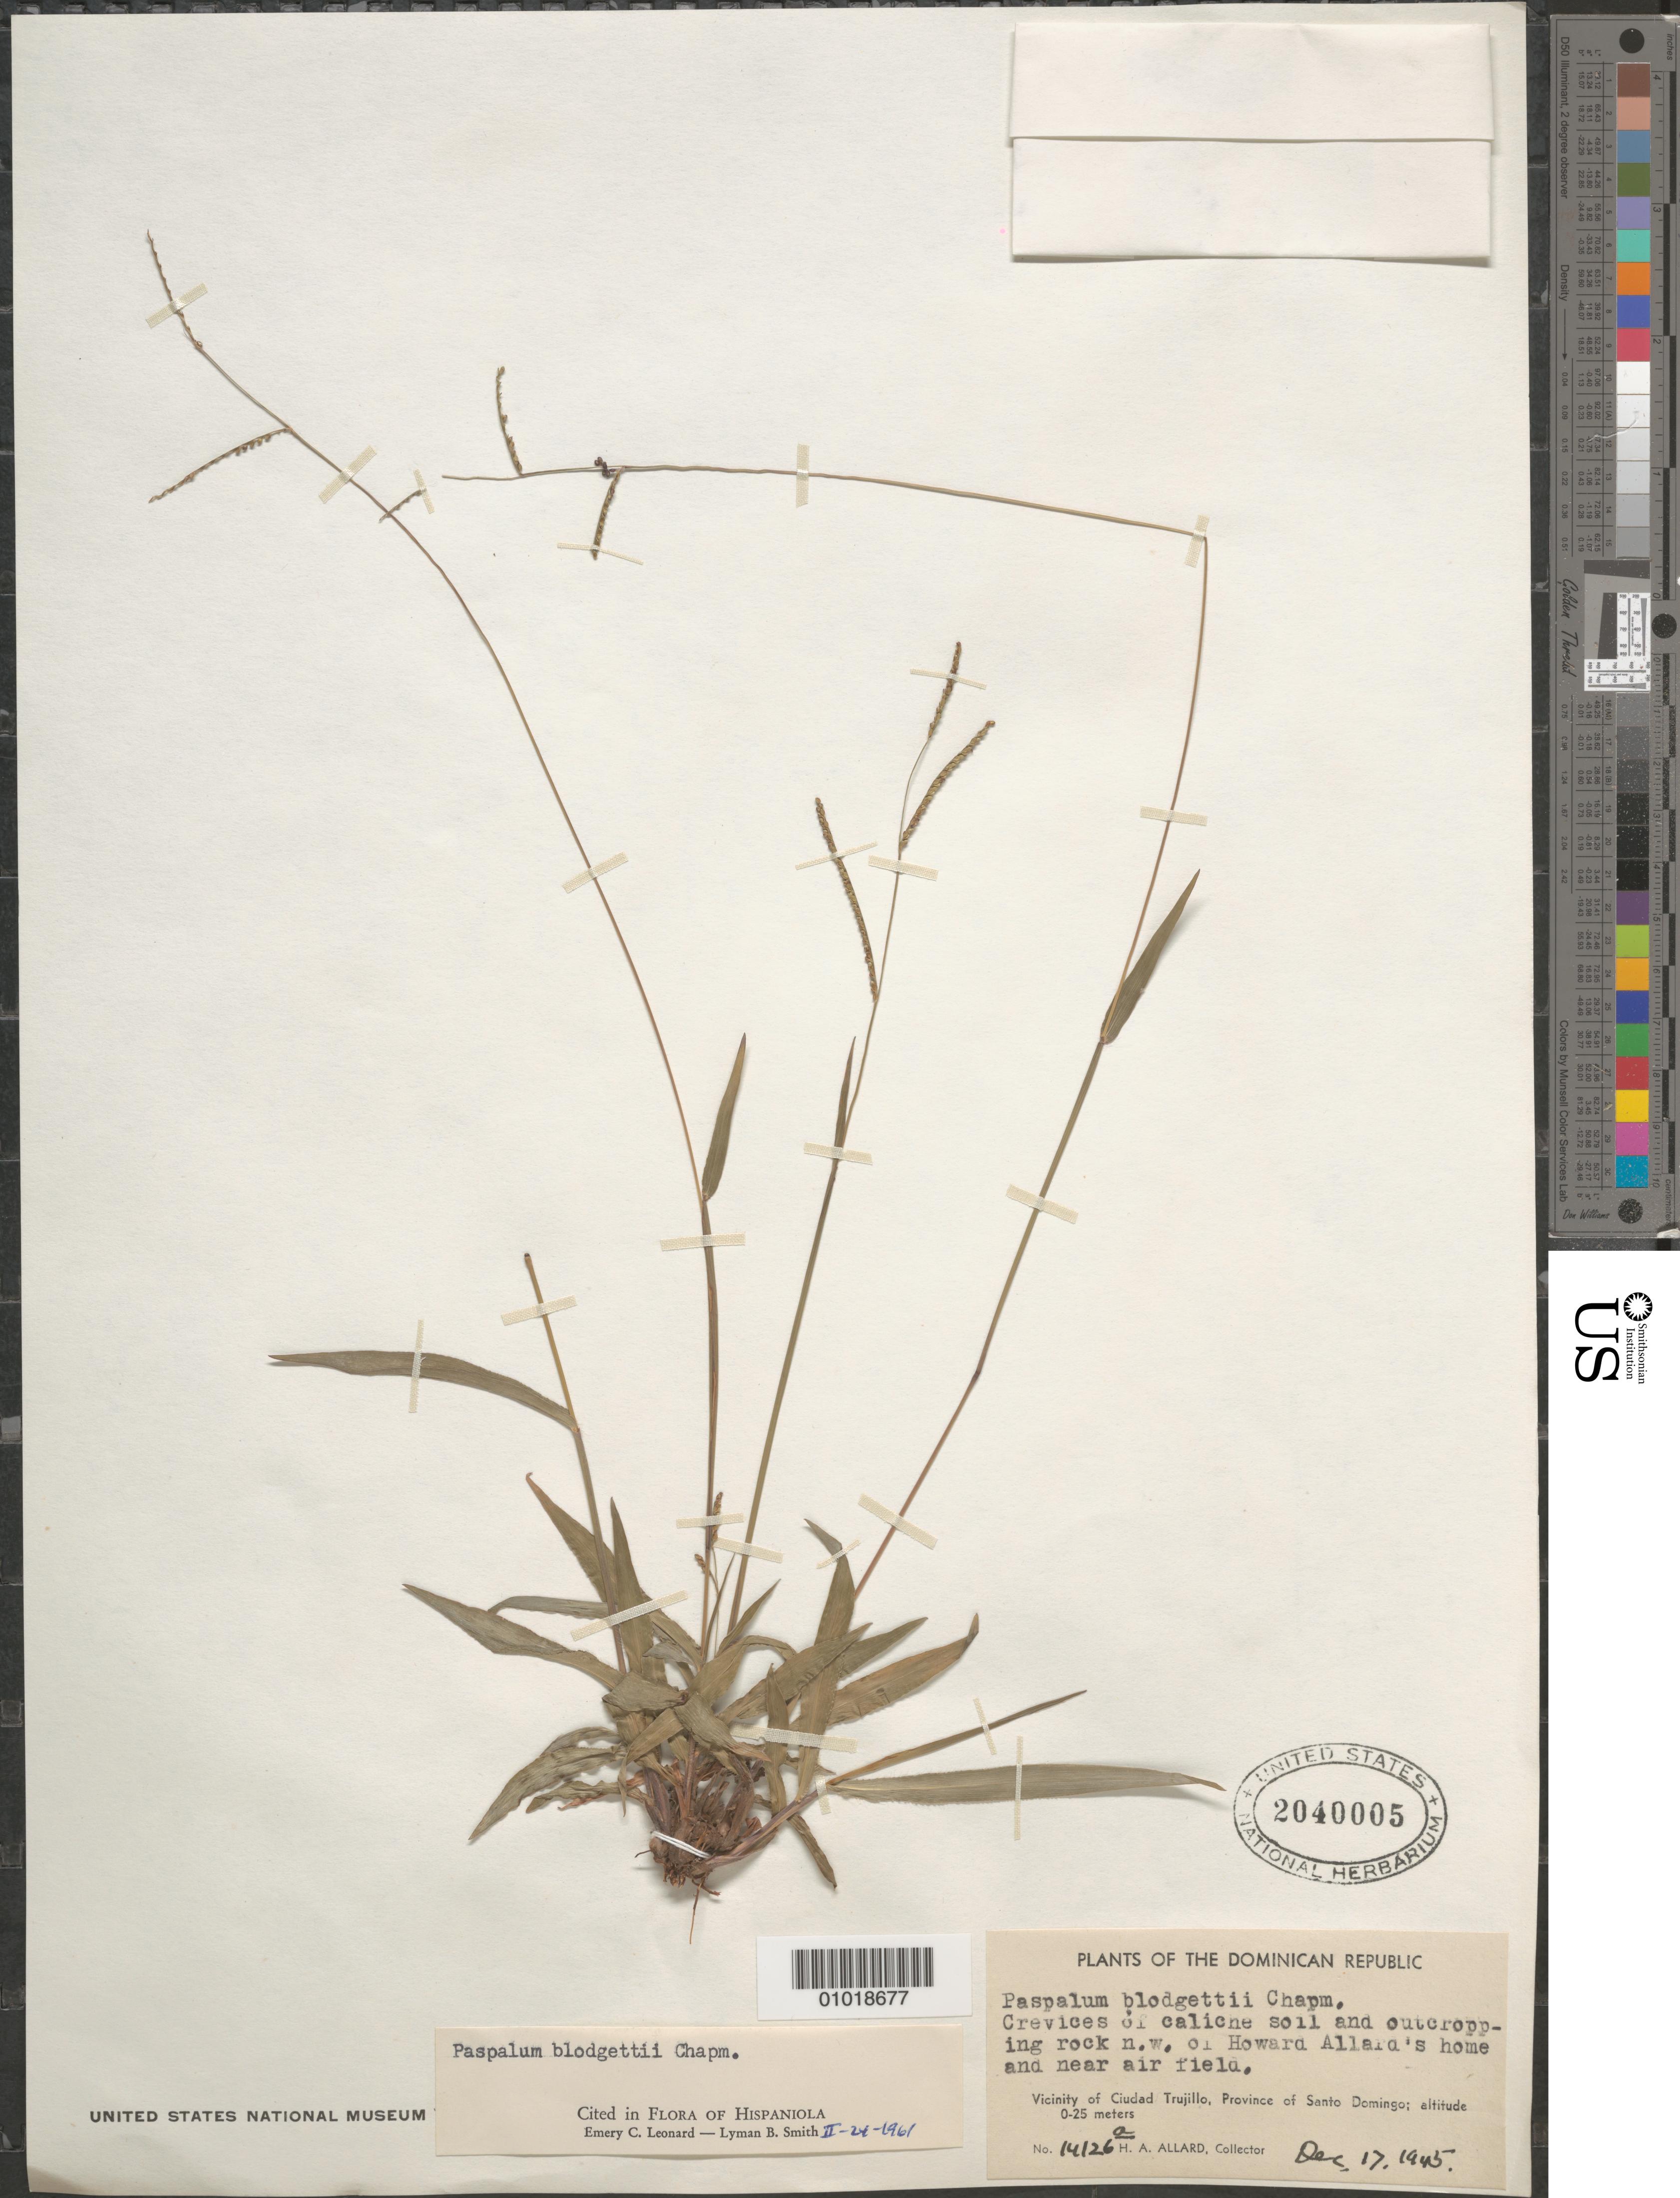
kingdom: Plantae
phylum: Tracheophyta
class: Liliopsida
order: Poales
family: Poaceae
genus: Paspalum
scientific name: Paspalum blodgettii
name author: Chapm.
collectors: H. A. Allard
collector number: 14126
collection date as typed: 17 Dec 1945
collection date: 1945-12-17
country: Dominican Republic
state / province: Distrito Nacional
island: Hispaniola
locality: Crevices of caliche soil and outcropping rock NW of Howard Allard's home and near air field. Vic of Ciudad Trujillo, Province of Santo Domingo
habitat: crevices of soil and outcropping rock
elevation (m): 0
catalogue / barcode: US 2040005